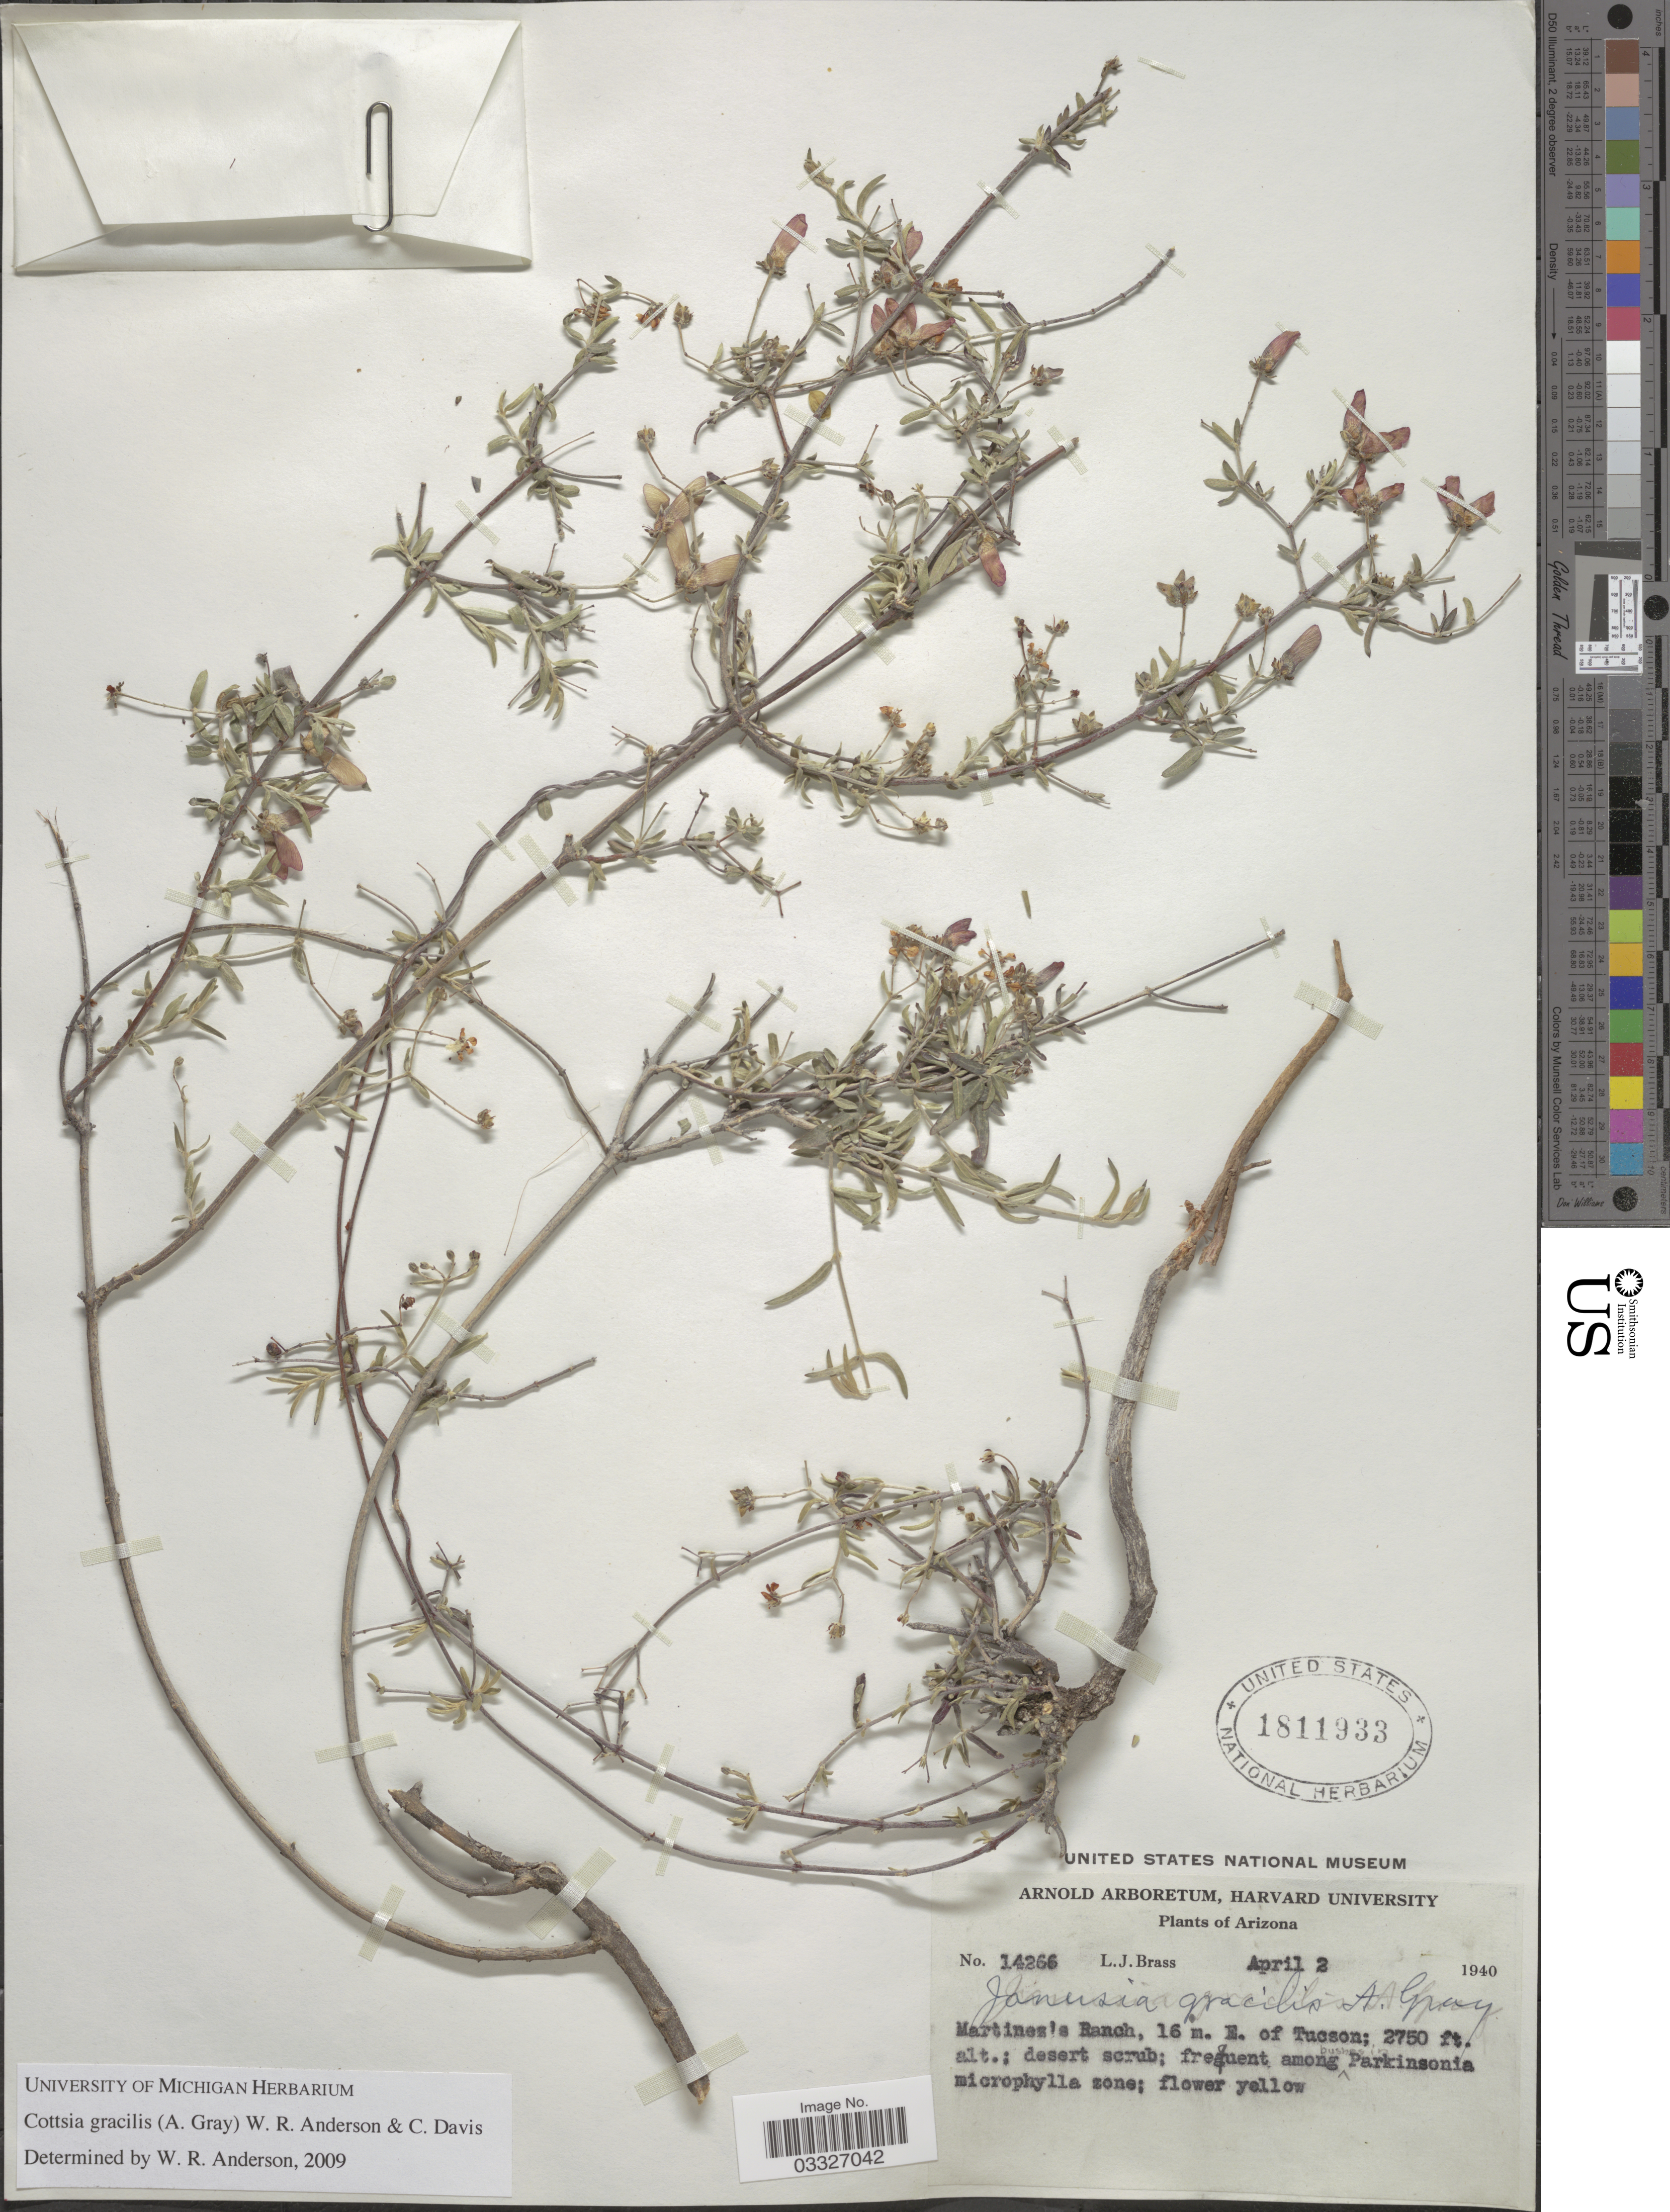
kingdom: Plantae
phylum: Tracheophyta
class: Magnoliopsida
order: Malpighiales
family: Malpighiaceae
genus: Cottsia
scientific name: Cottsia gracilis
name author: (A. Gray) W.R. Anderson & C. Davis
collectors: L. J. Brass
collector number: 14266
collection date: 1940-04-02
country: United States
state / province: Arizona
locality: Martinez's Ranch, 16 m. E. of Tucson.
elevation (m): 838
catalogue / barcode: US 1811933